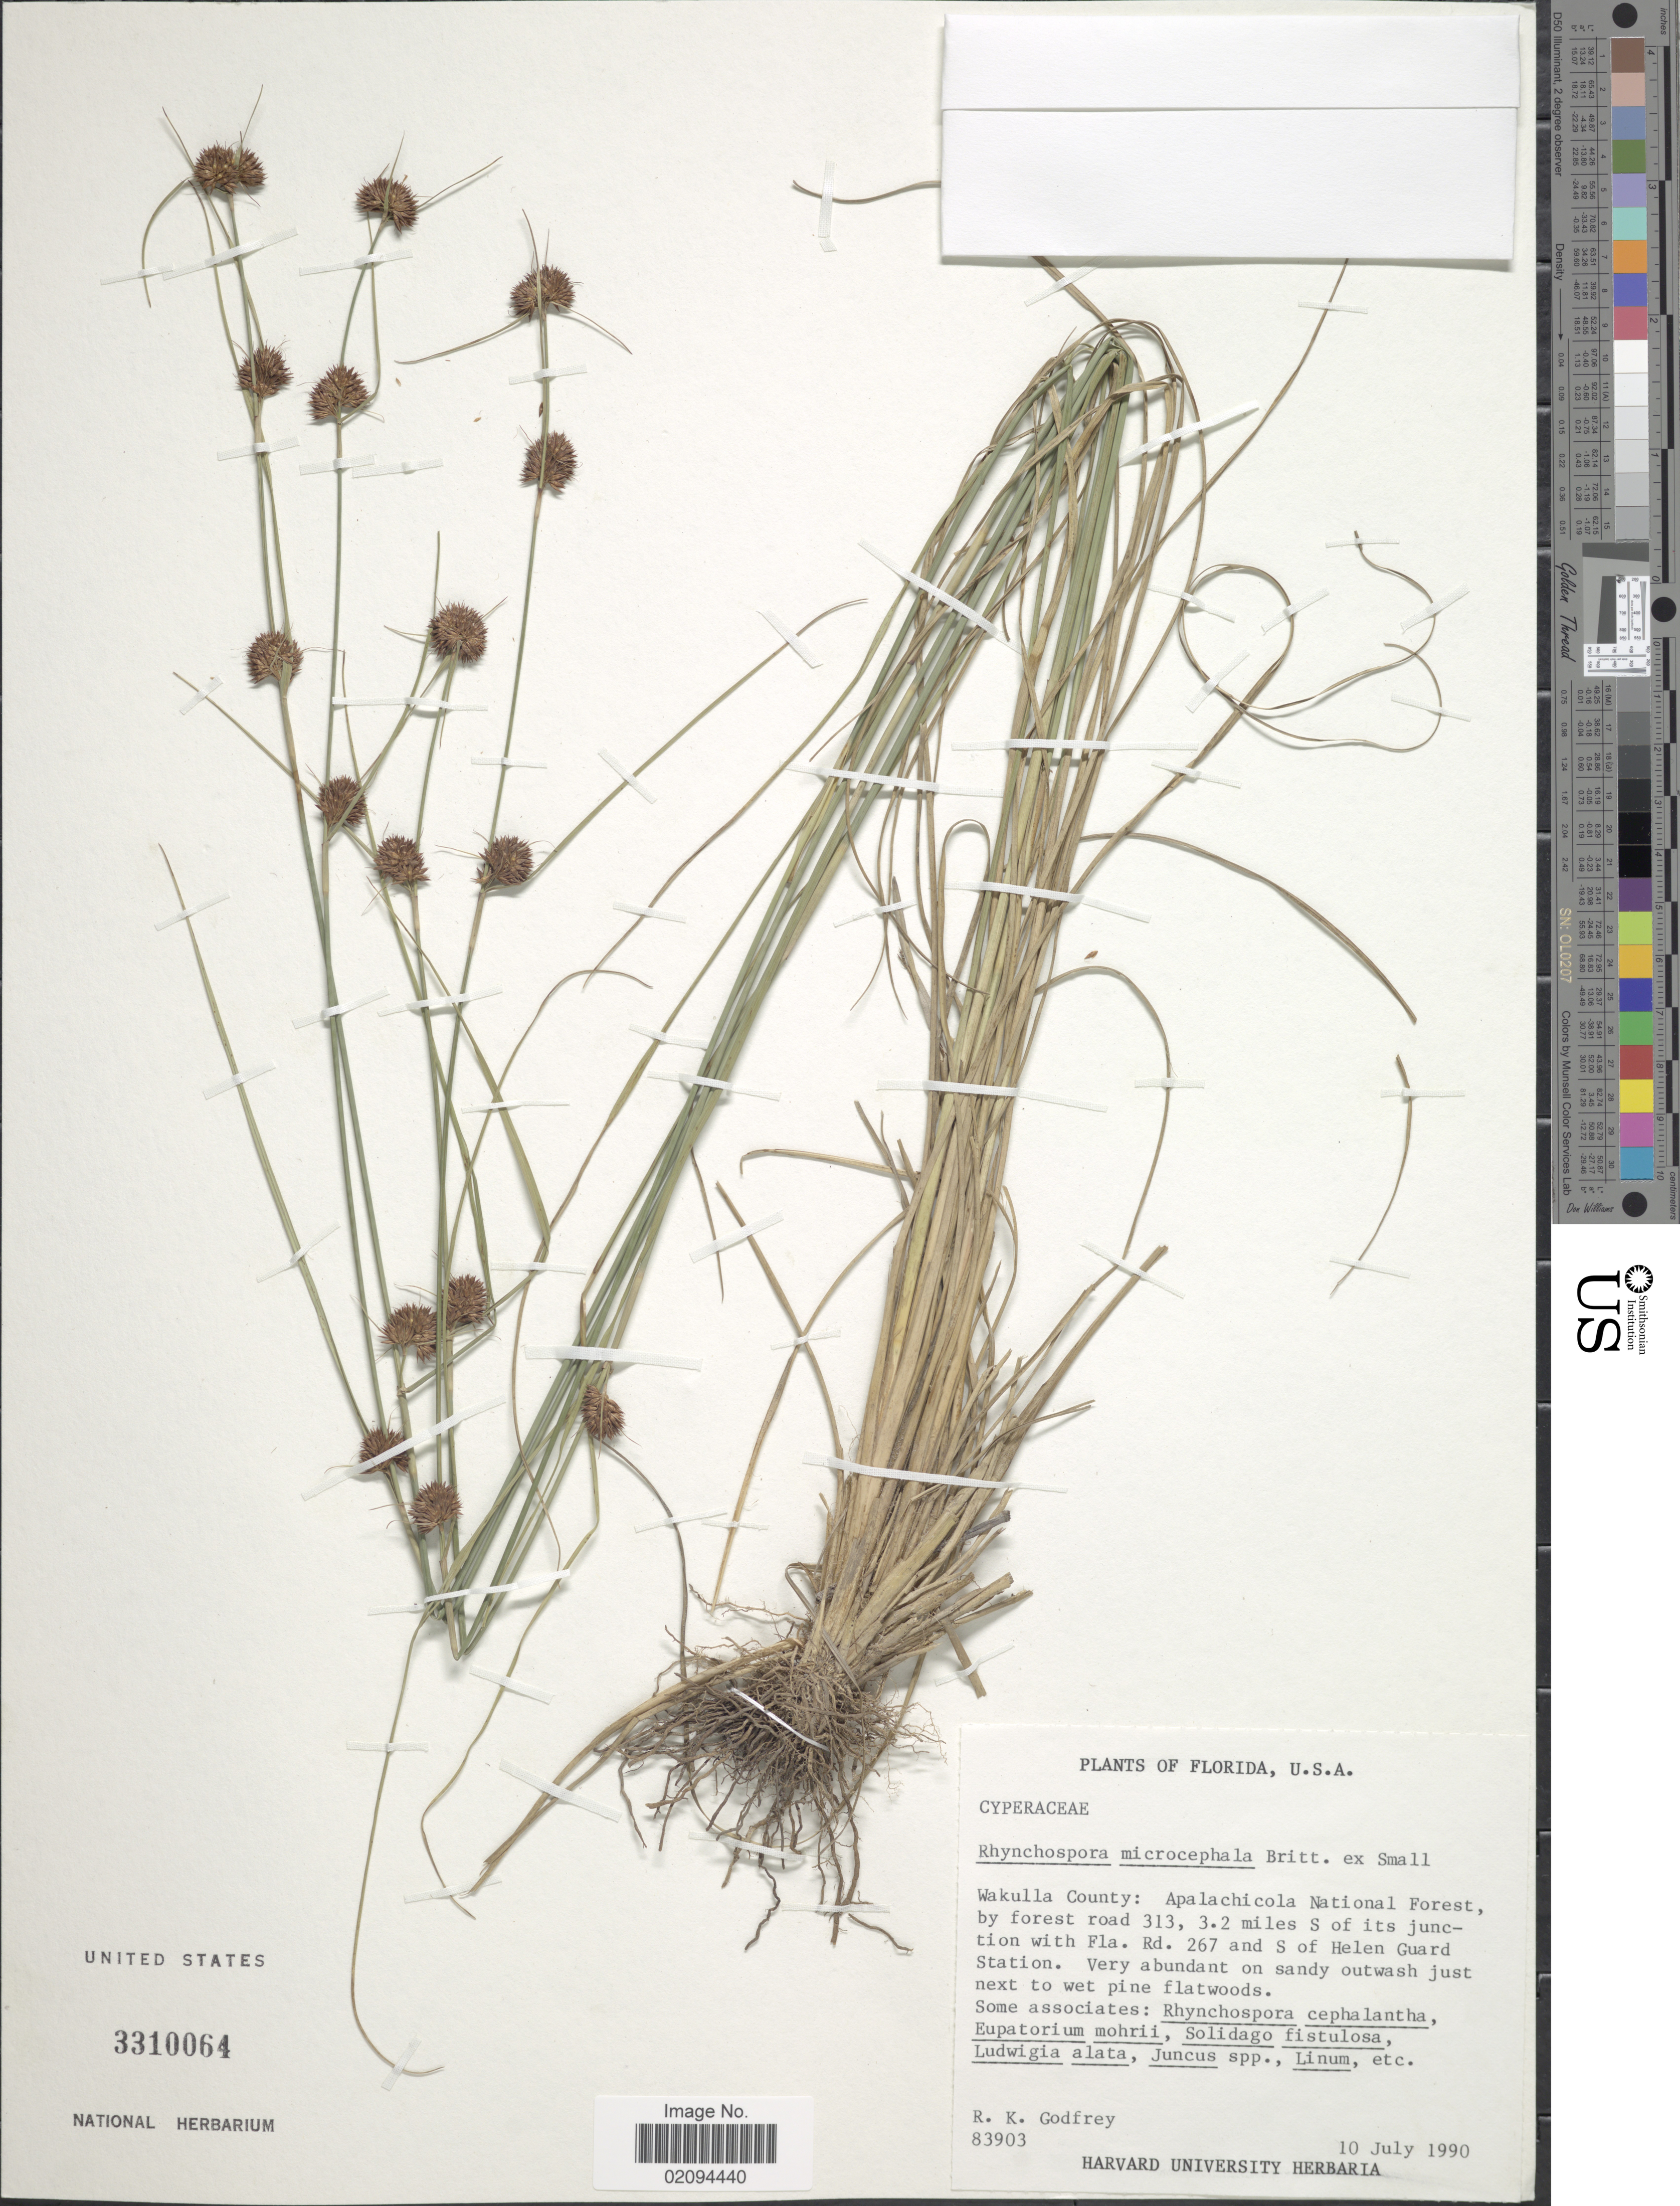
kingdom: Plantae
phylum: Tracheophyta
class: Liliopsida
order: Poales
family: Cyperaceae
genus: Rhynchospora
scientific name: Rhynchospora microcephala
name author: (Britton) Britton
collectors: R. K. Godfrey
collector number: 83903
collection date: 1990-07-10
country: United States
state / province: Florida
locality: Wakulla County: Apalachicola National Forest, by forest road 313, 3.2 miles S of its junction with Fla. Rd. 267 and S of Helen Guard Station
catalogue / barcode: US 3310064